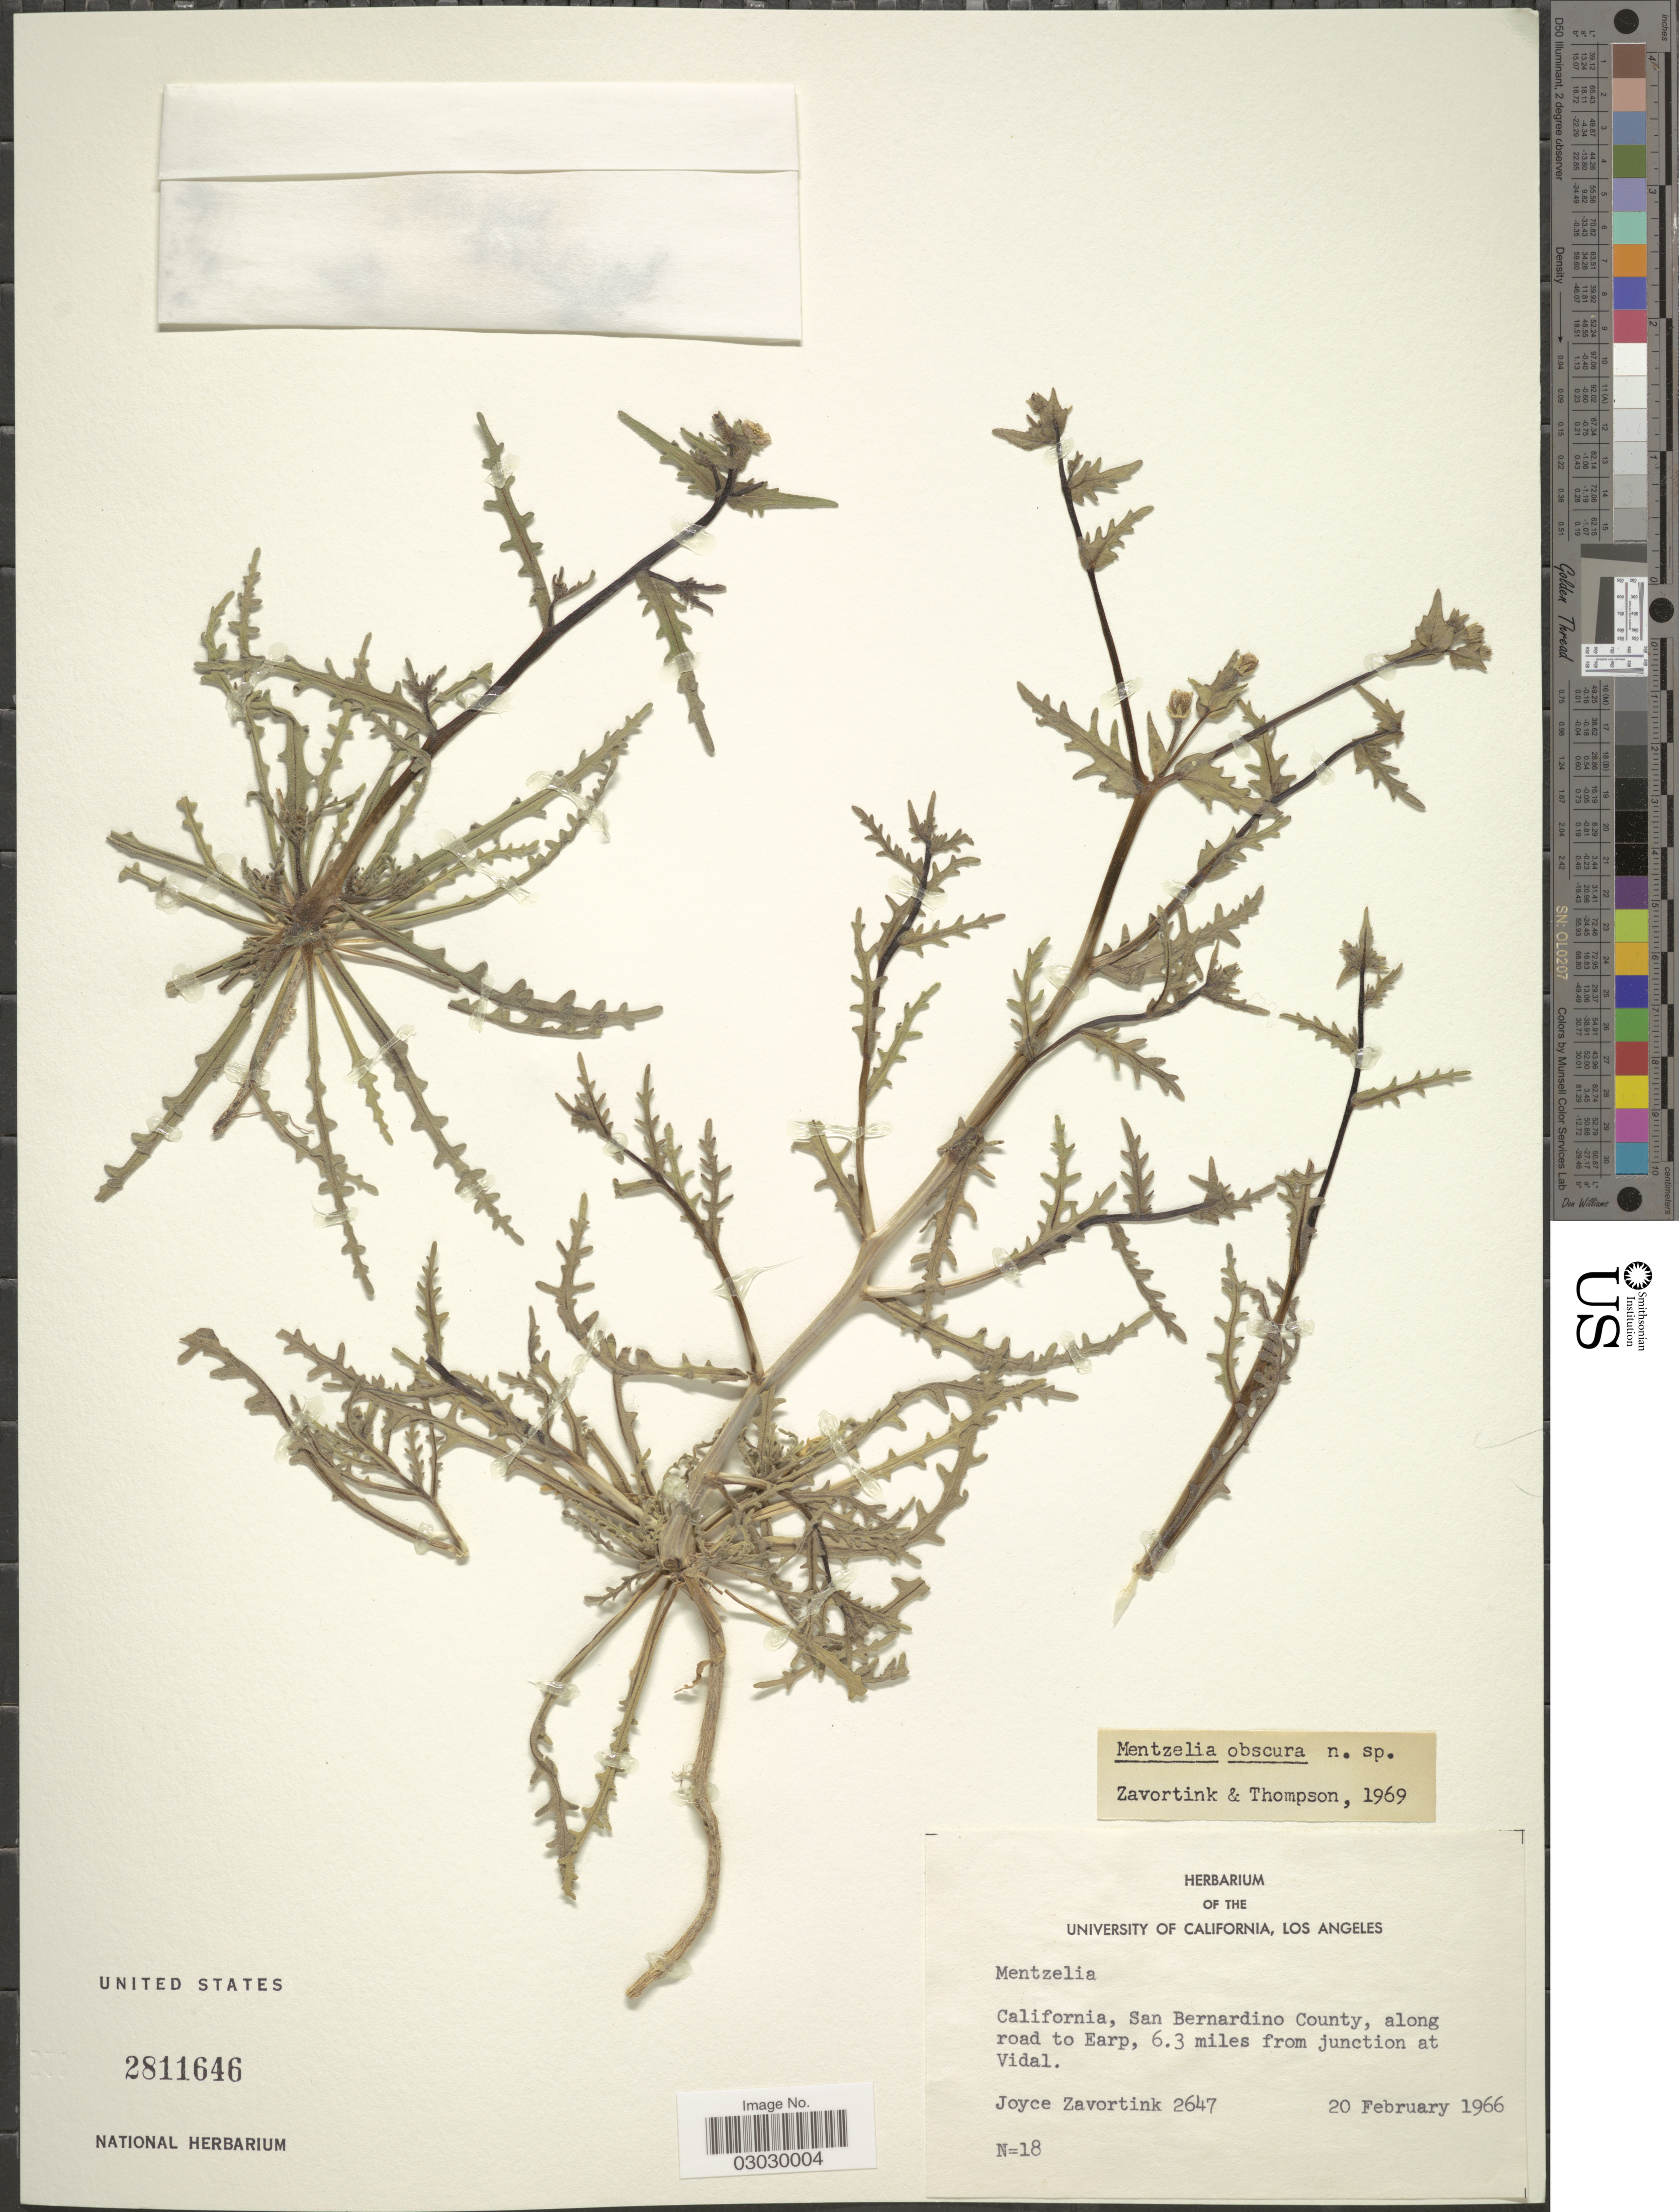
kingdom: Plantae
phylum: Tracheophyta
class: Magnoliopsida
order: Cornales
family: Loasaceae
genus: Mentzelia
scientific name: Mentzelia obscura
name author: H.J. Thomps. & J.E. Roberts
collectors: J. Zavortink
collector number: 2647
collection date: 1966-02-20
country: United States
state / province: California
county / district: San Bernardino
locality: San Bernardino County, along road to Earp, 6.3 miles from junction at Vidal.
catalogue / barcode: US 2811646